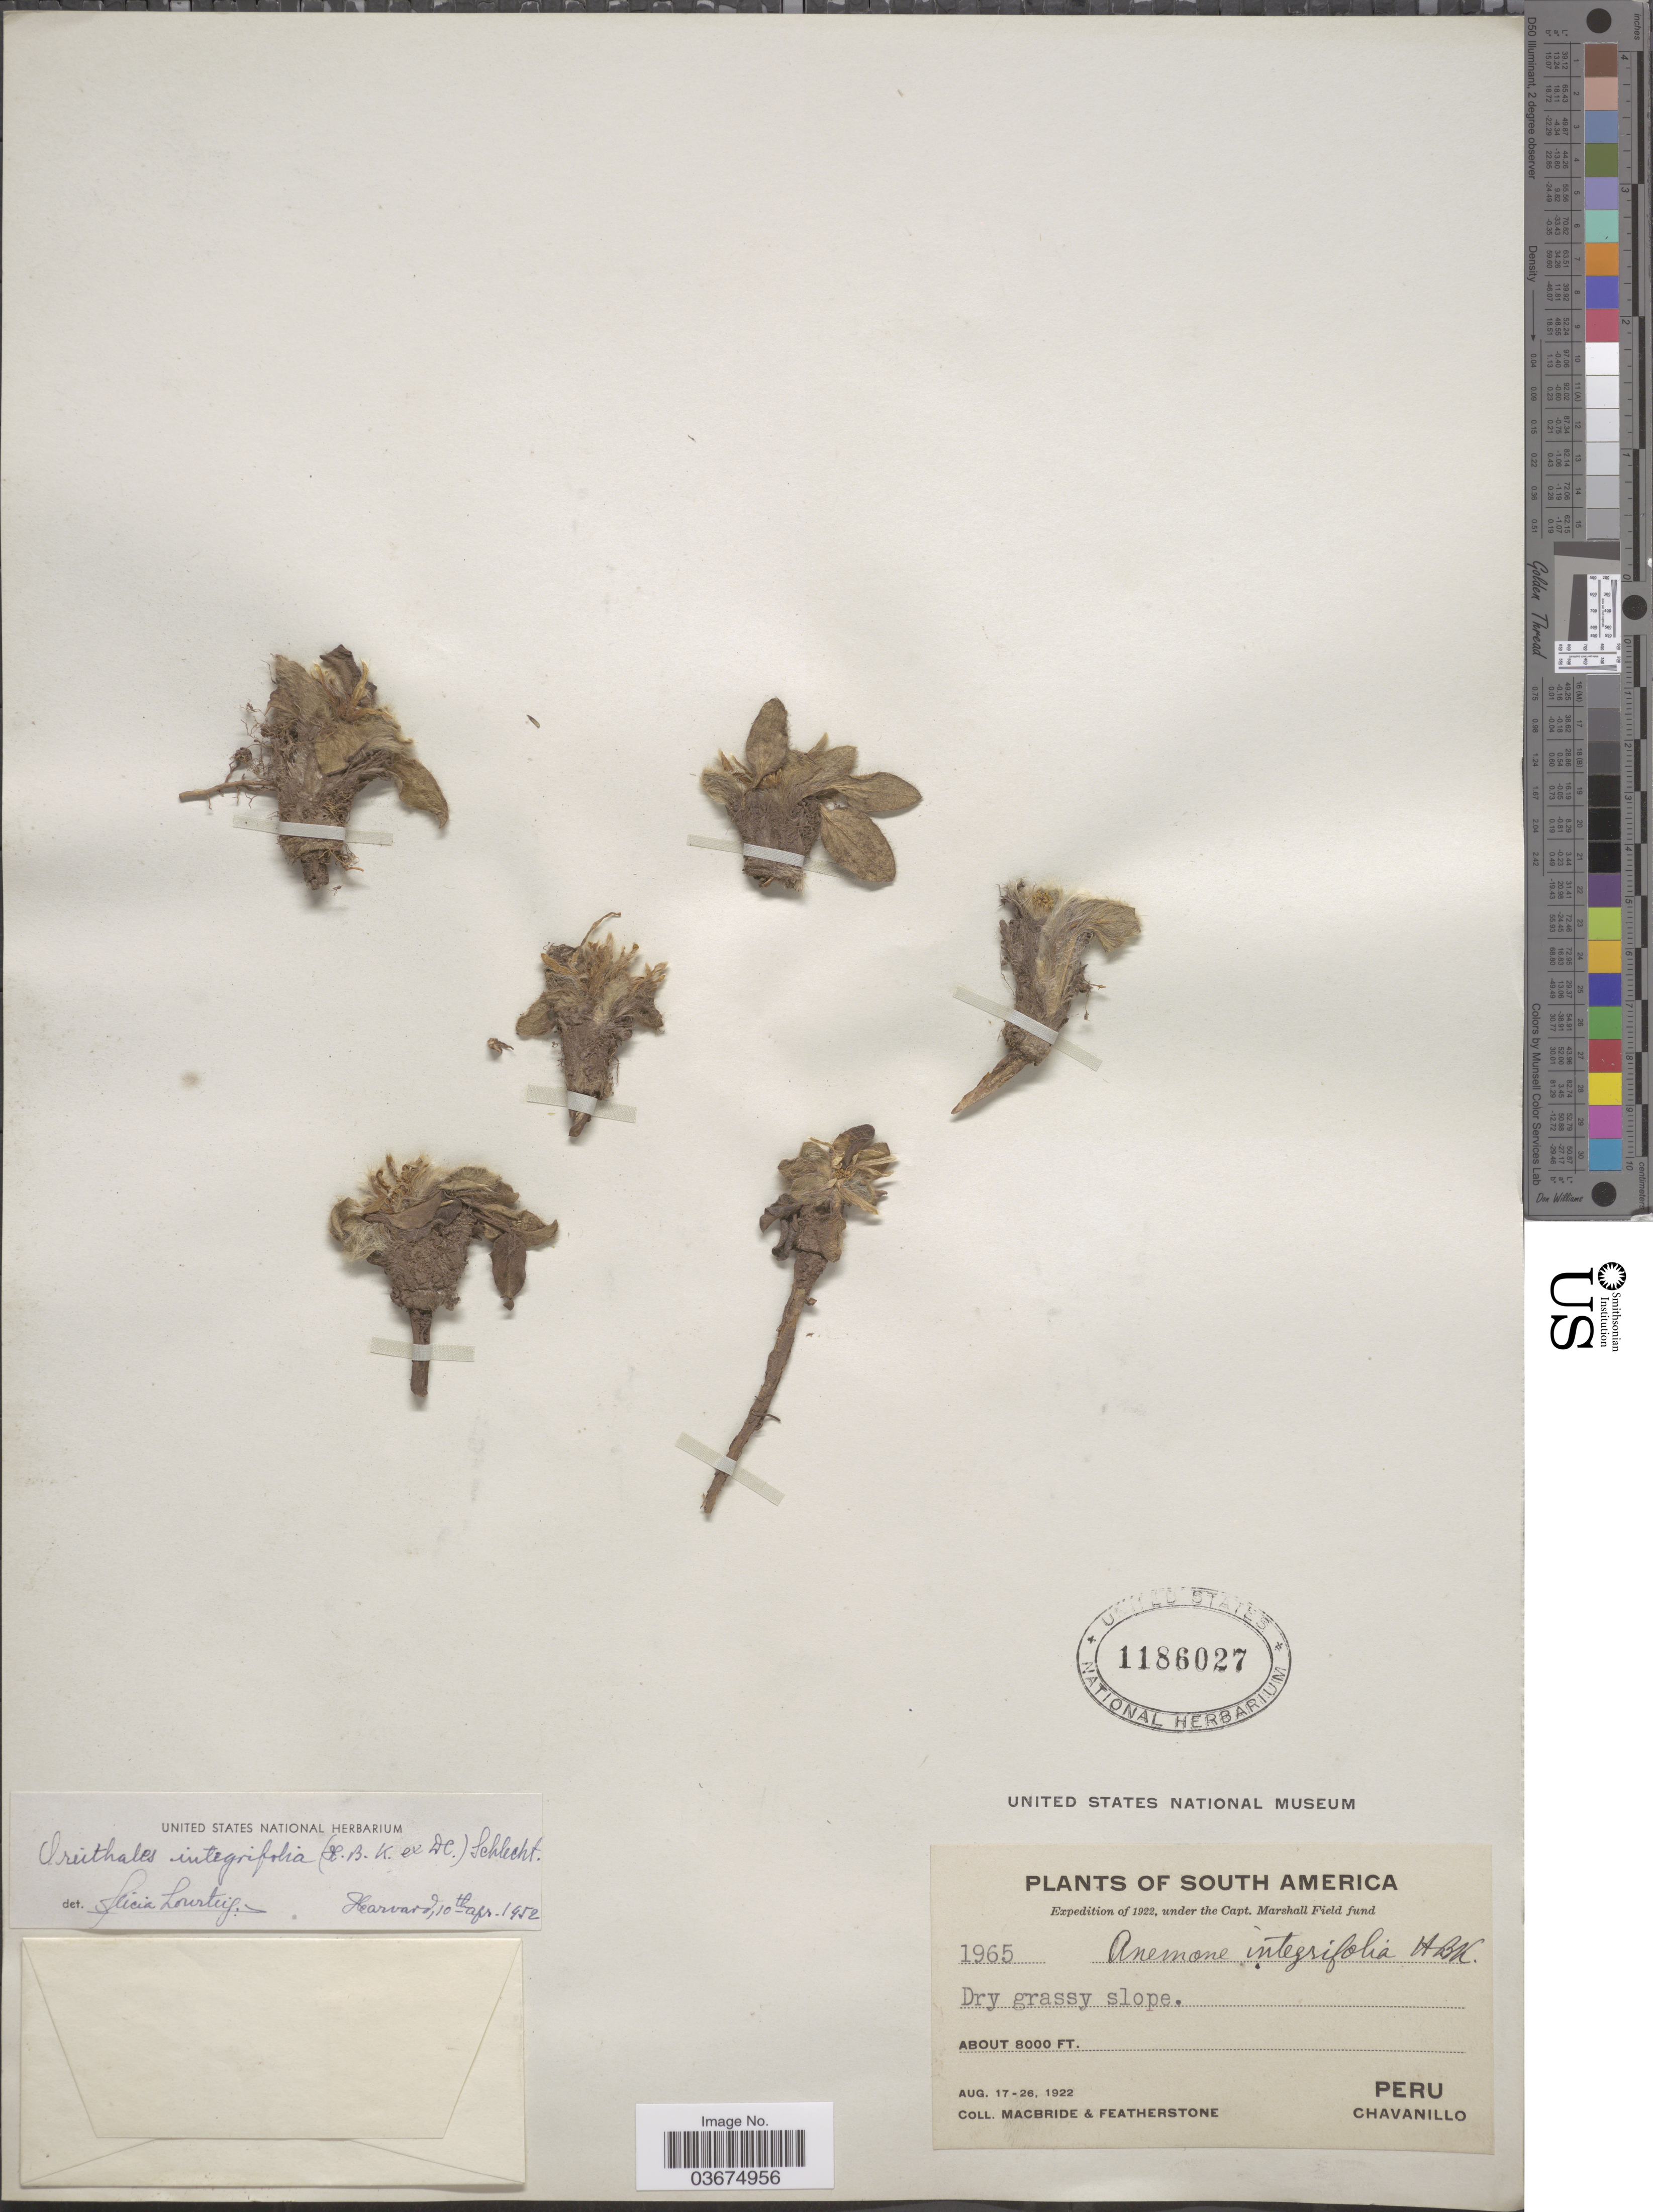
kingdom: Plantae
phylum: Tracheophyta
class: Magnoliopsida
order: Ranunculales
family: Ranunculaceae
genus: Oreithales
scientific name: Oreithales integrifolia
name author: (DC.) Schltdl.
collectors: Macbride, -- & -. Featherstone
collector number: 1965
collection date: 1922-08-17/1922-08-26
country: Peru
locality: Chavanillo.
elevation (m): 2438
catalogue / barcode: US 1186027